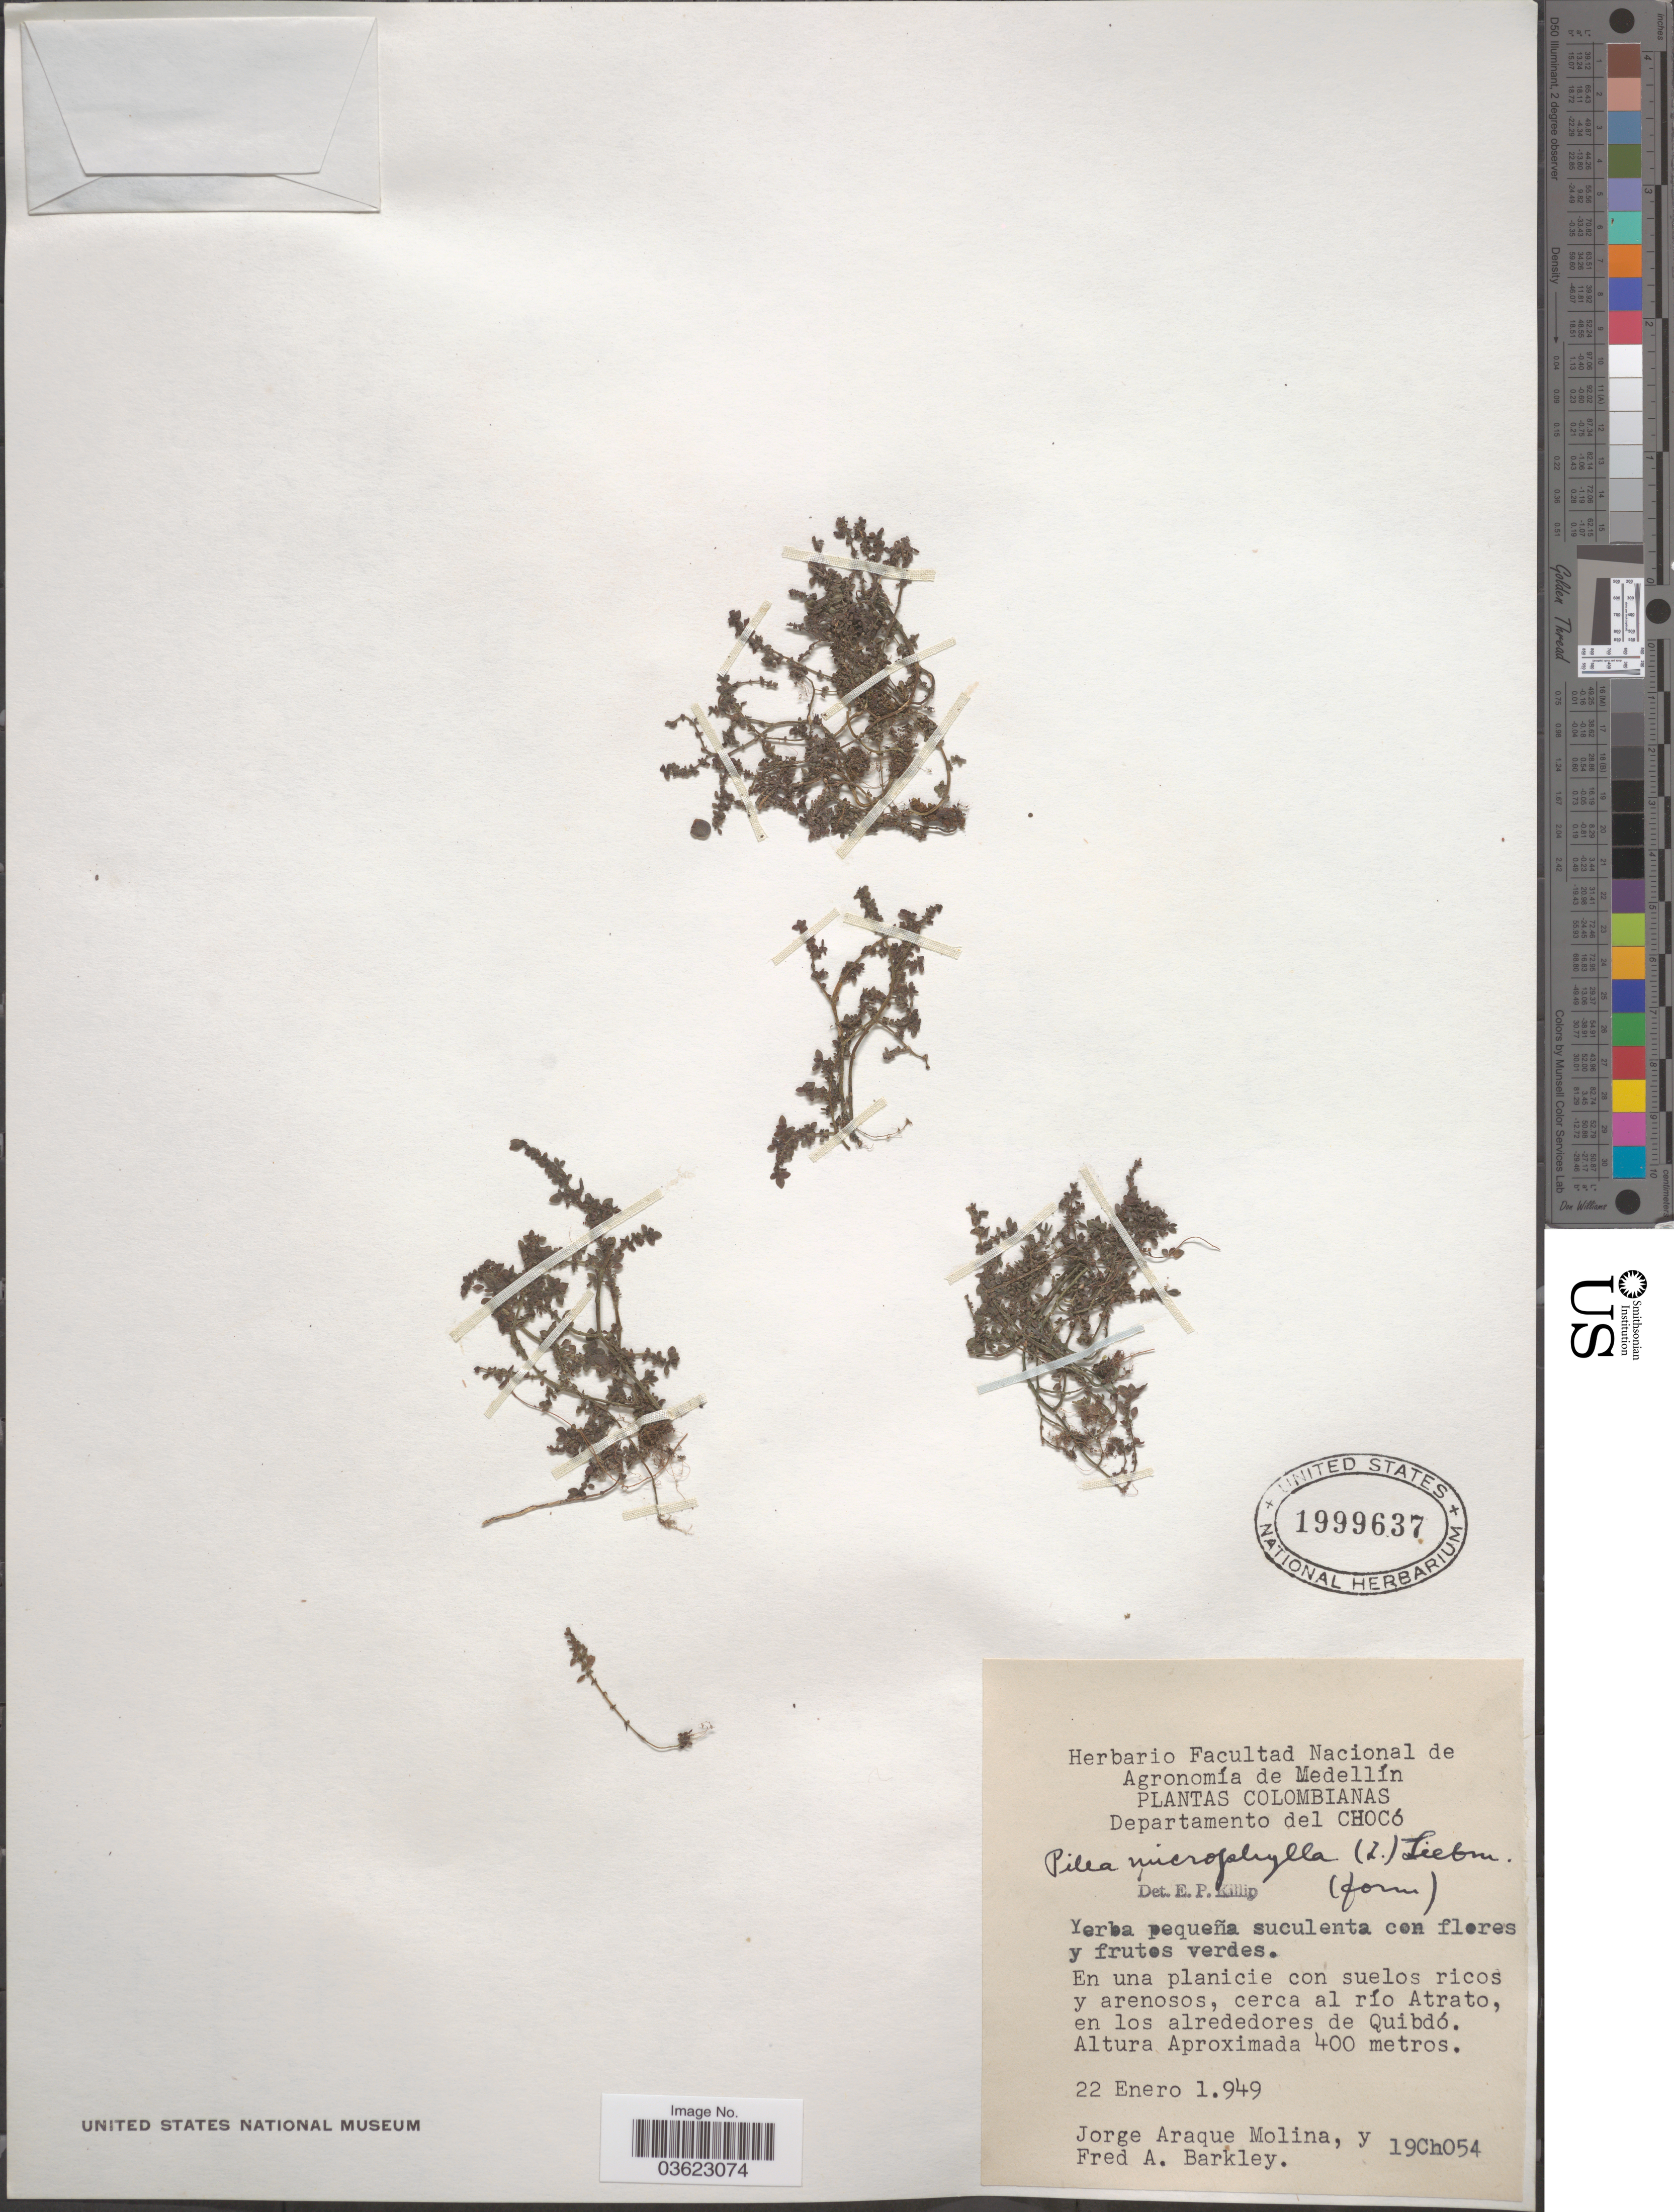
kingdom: Plantae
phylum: Tracheophyta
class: Magnoliopsida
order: Rosales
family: Urticaceae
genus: Pilea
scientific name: Pilea microphylla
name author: (L.) Liebm.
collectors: J. Araque Molina & F. A. Barkley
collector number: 19Ch054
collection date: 1949-01-22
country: Colombia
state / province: Chocó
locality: Departamento del Chocó. En una planicie con suelos ricos y arenosos, cerca al río Atrato, en los alrededores de Quibdó.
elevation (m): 400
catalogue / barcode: US 1999637